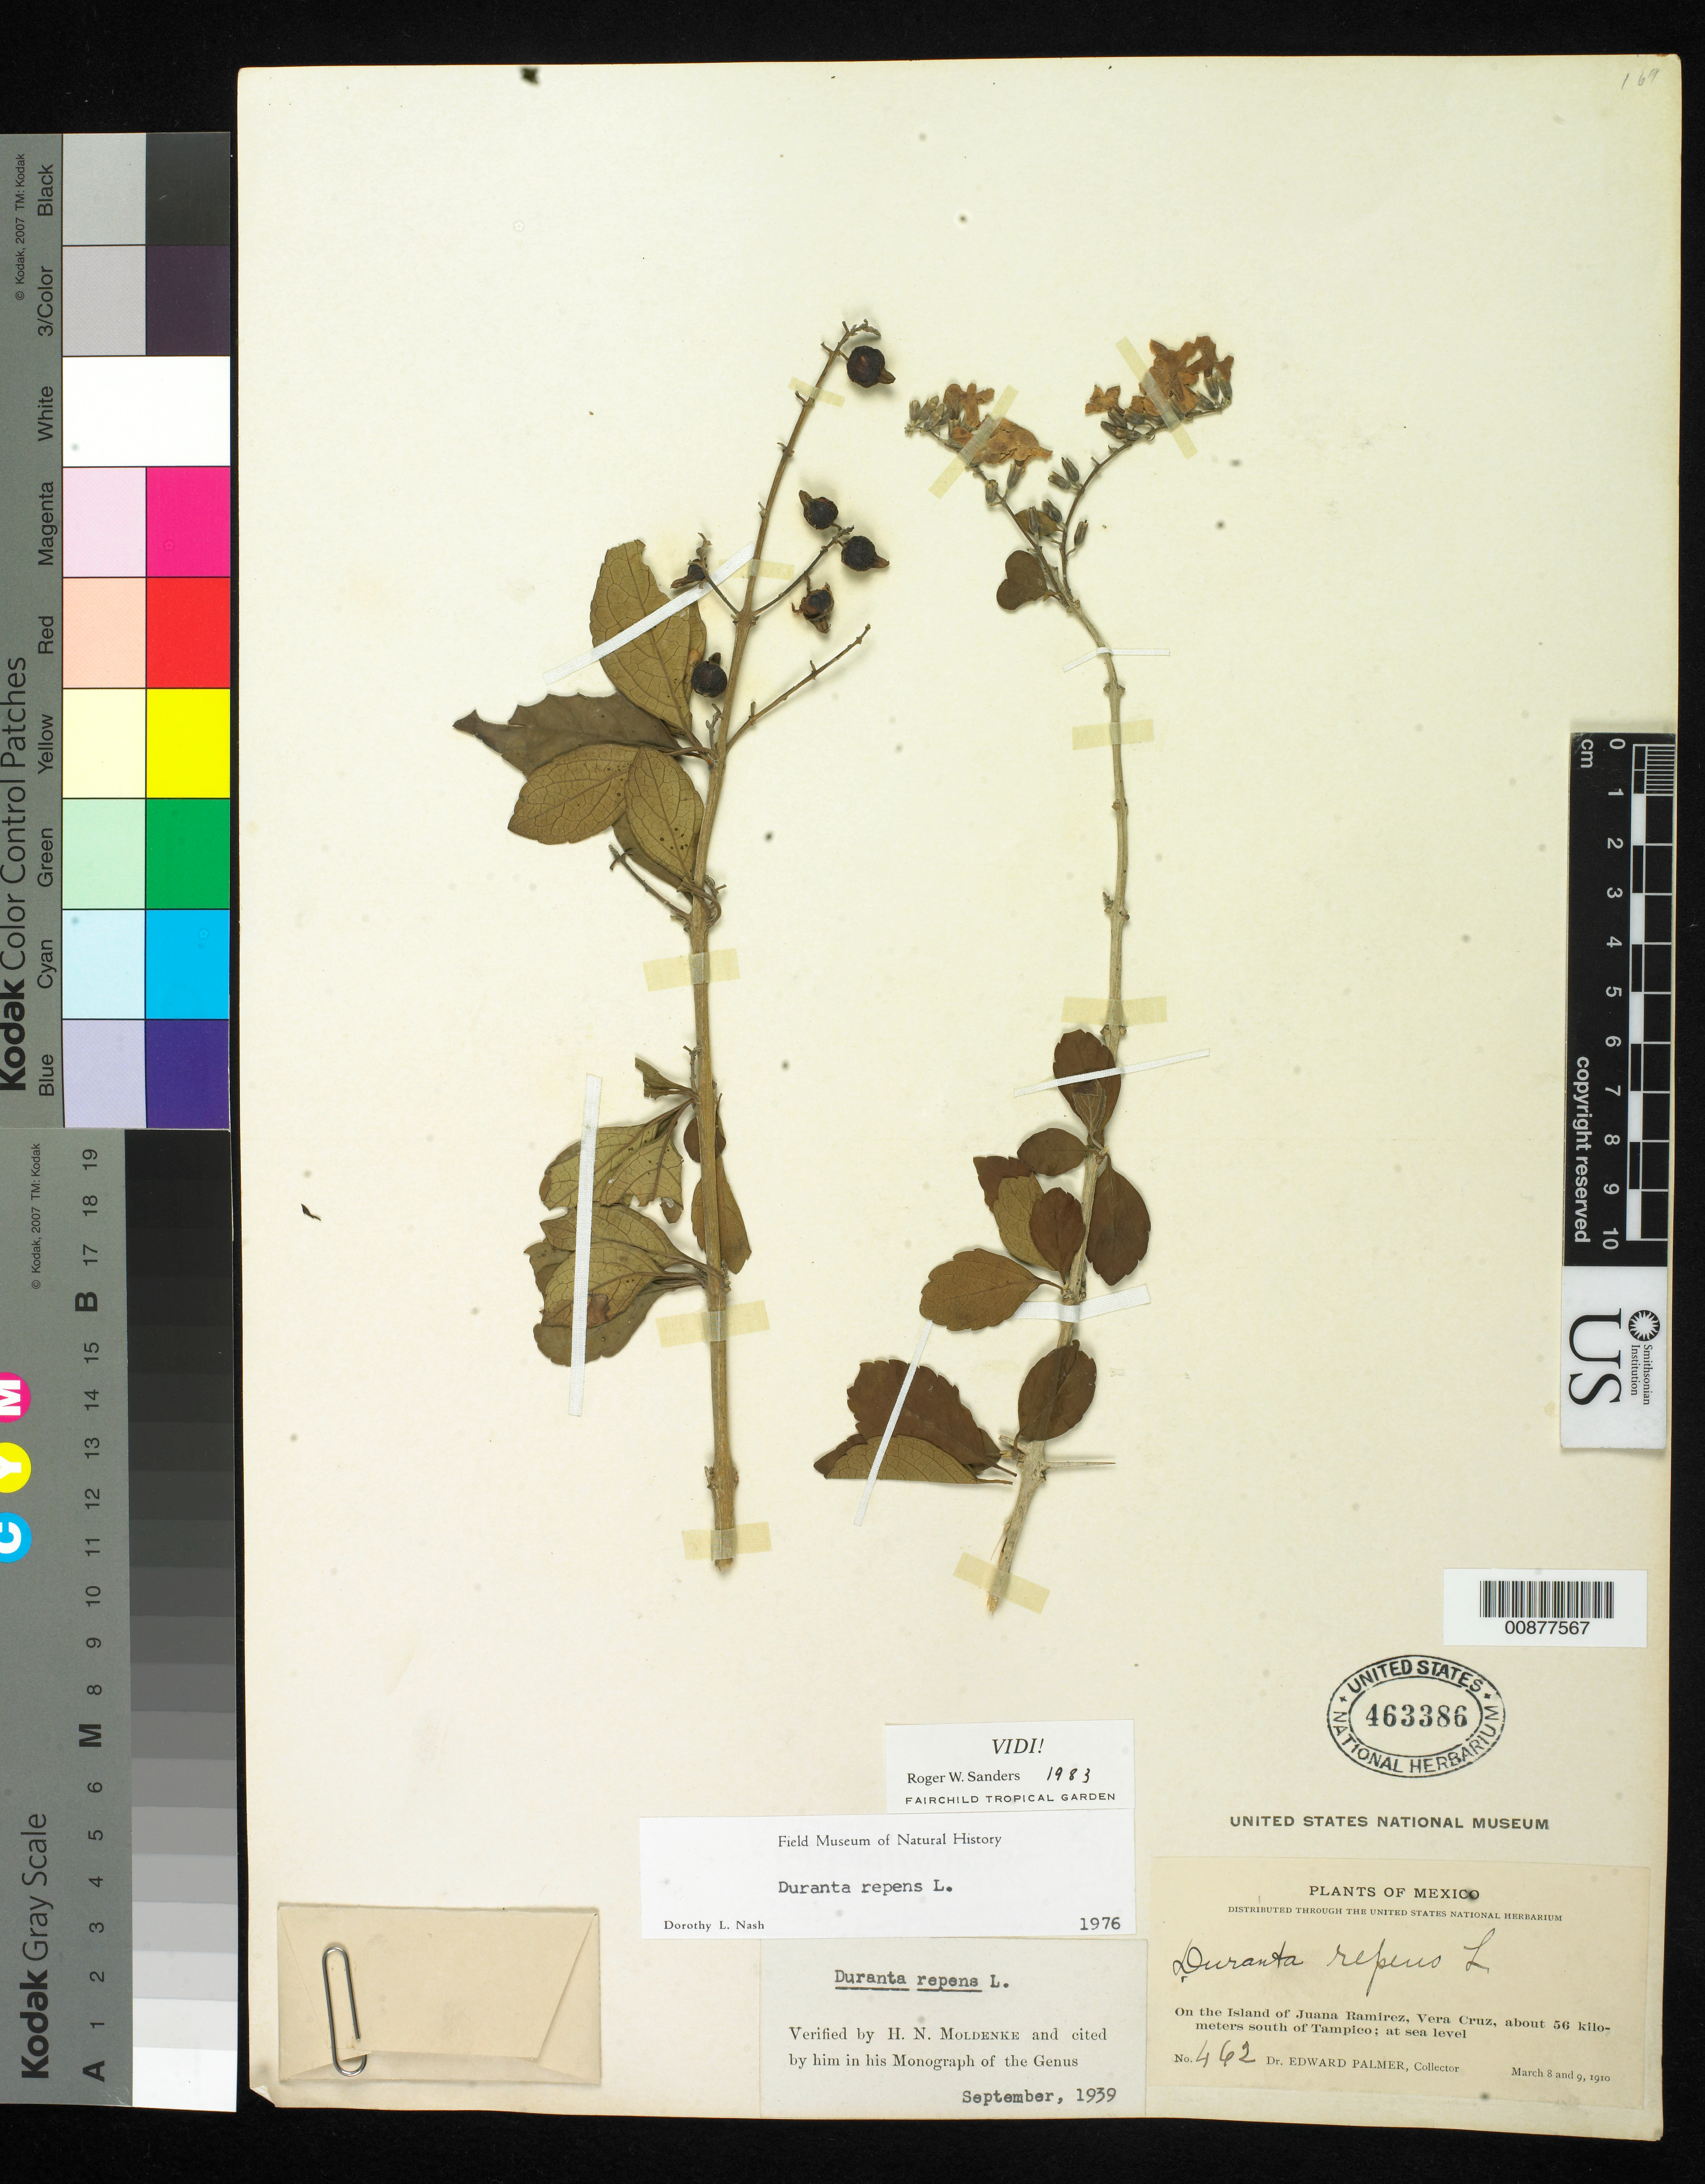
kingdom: Plantae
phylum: Tracheophyta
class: Magnoliopsida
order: Lamiales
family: Verbenaceae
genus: Duranta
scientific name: Duranta repens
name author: L.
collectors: E. Palmer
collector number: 462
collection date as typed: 08 Mar 1910 to 09 Mar 1910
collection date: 1910-03-08/1910-03-09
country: Mexico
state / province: Veracruz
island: Juana Ramírez I.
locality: On the Island of Juana Ramírez, Veracruz, about 56 kilometers south of Tampico.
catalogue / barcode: US 463386